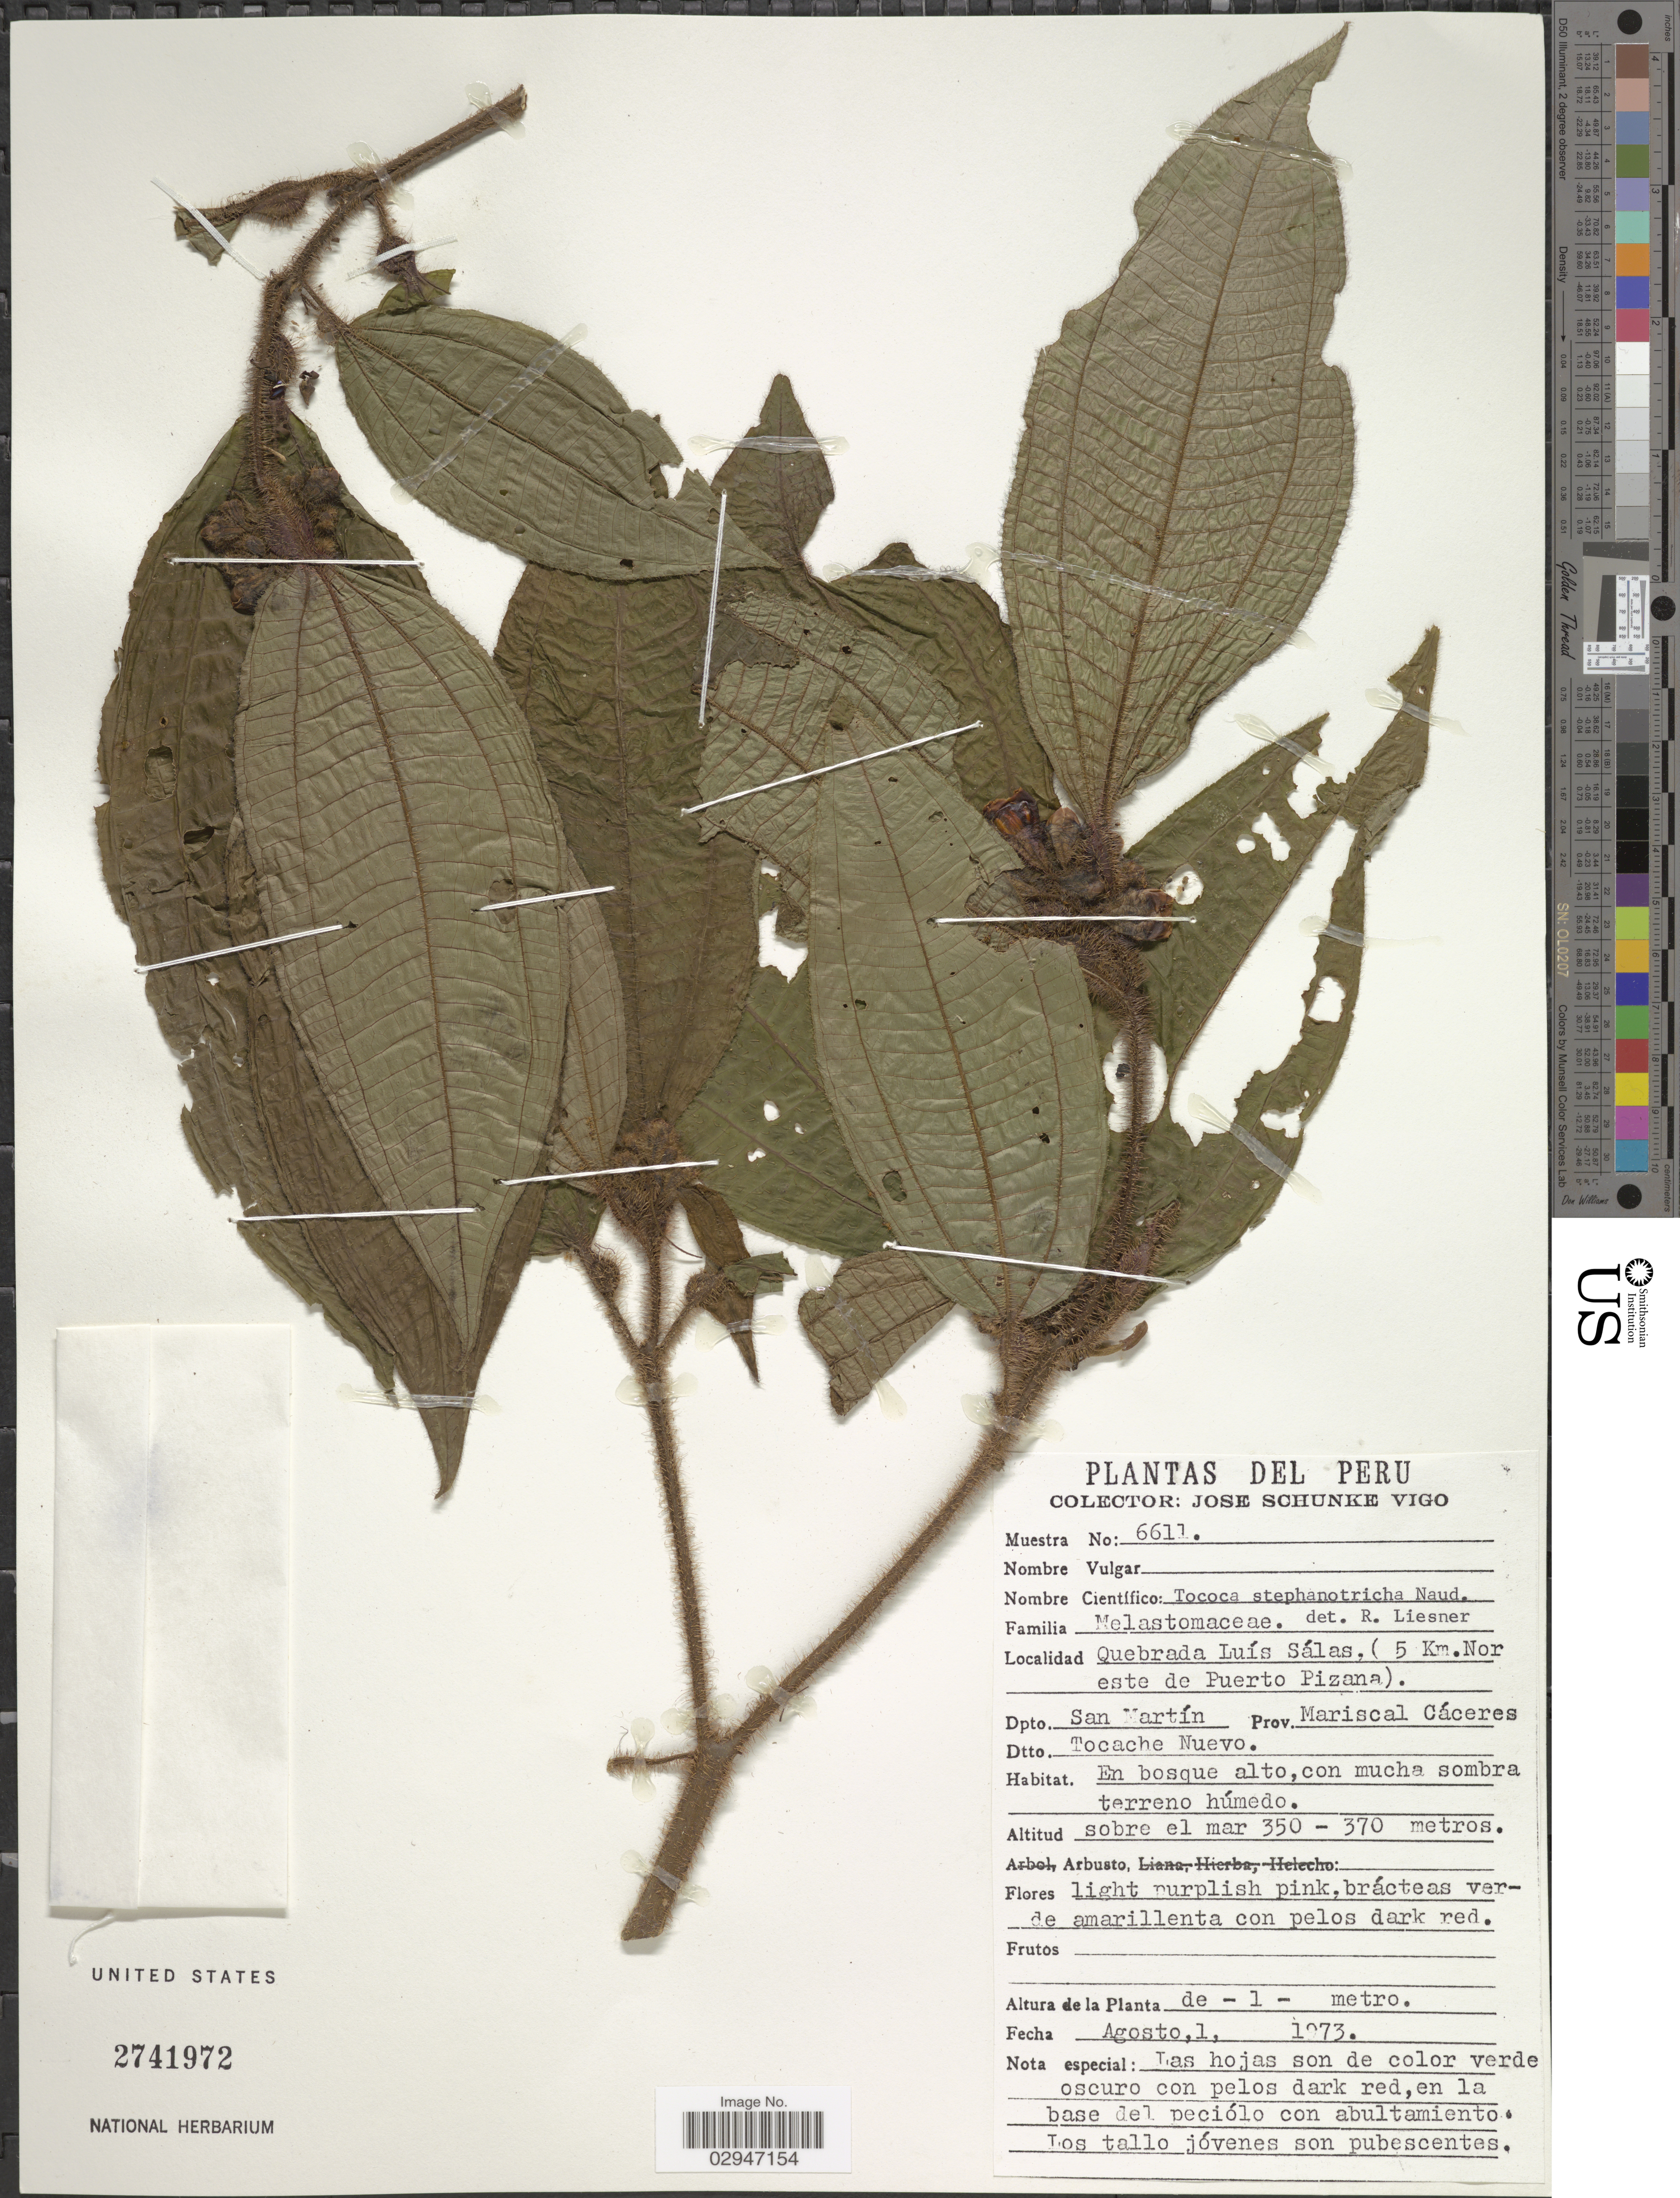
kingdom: Plantae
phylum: Tracheophyta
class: Magnoliopsida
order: Myrtales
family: Melastomataceae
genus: Tococa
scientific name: Tococa stephanotricha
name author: Naudin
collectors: J. Schunke Vigo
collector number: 6611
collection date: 1973-08-01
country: Peru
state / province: San Martín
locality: Quebrada Luís Sálas, (5 Km. Noreste de Puerto Pizana). Dpto. San Martín. Prov. Mariscal Cáceres. Dtto. Tocache Nuevo.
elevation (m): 350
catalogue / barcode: US 2741972